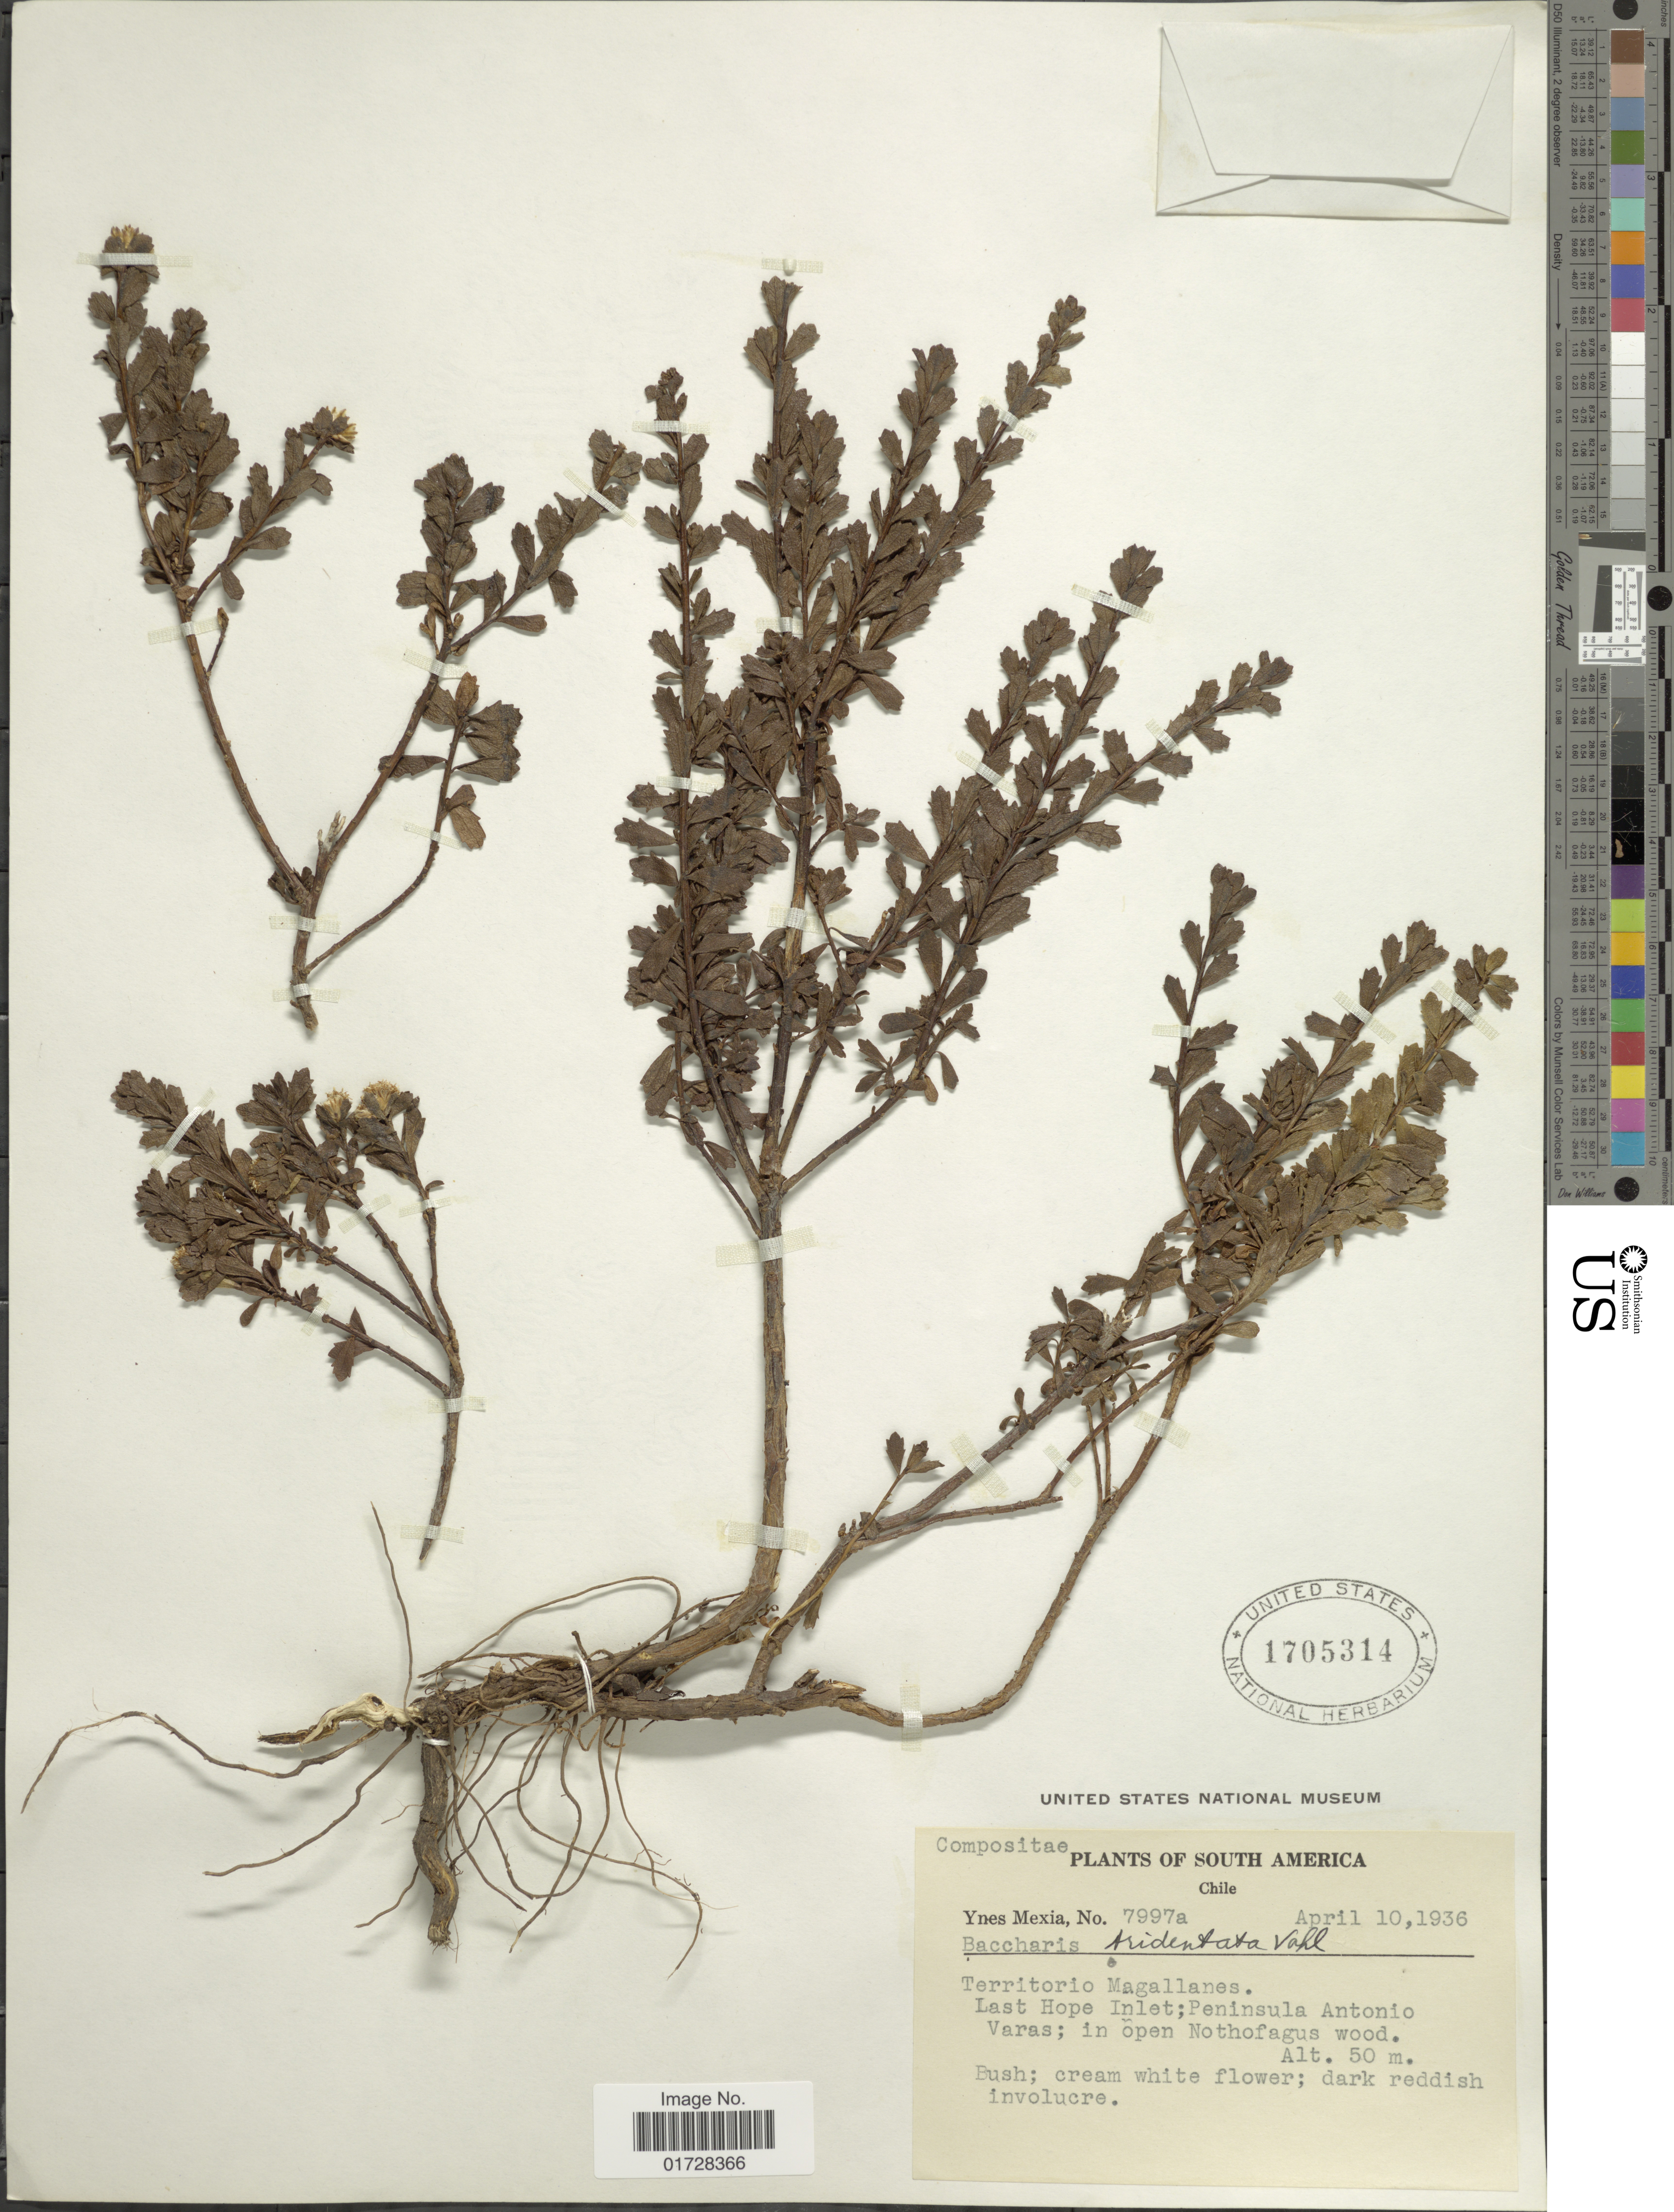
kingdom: Plantae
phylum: Tracheophyta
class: Magnoliopsida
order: Asterales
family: Asteraceae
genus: Baccharis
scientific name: Baccharis sp.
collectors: Y. Mexia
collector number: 7997a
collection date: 1936-04-10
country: Chile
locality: Territorio Magallanes, Last Hope Inlet, Peninsula Antonio Varas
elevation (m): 50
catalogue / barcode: US 1705314